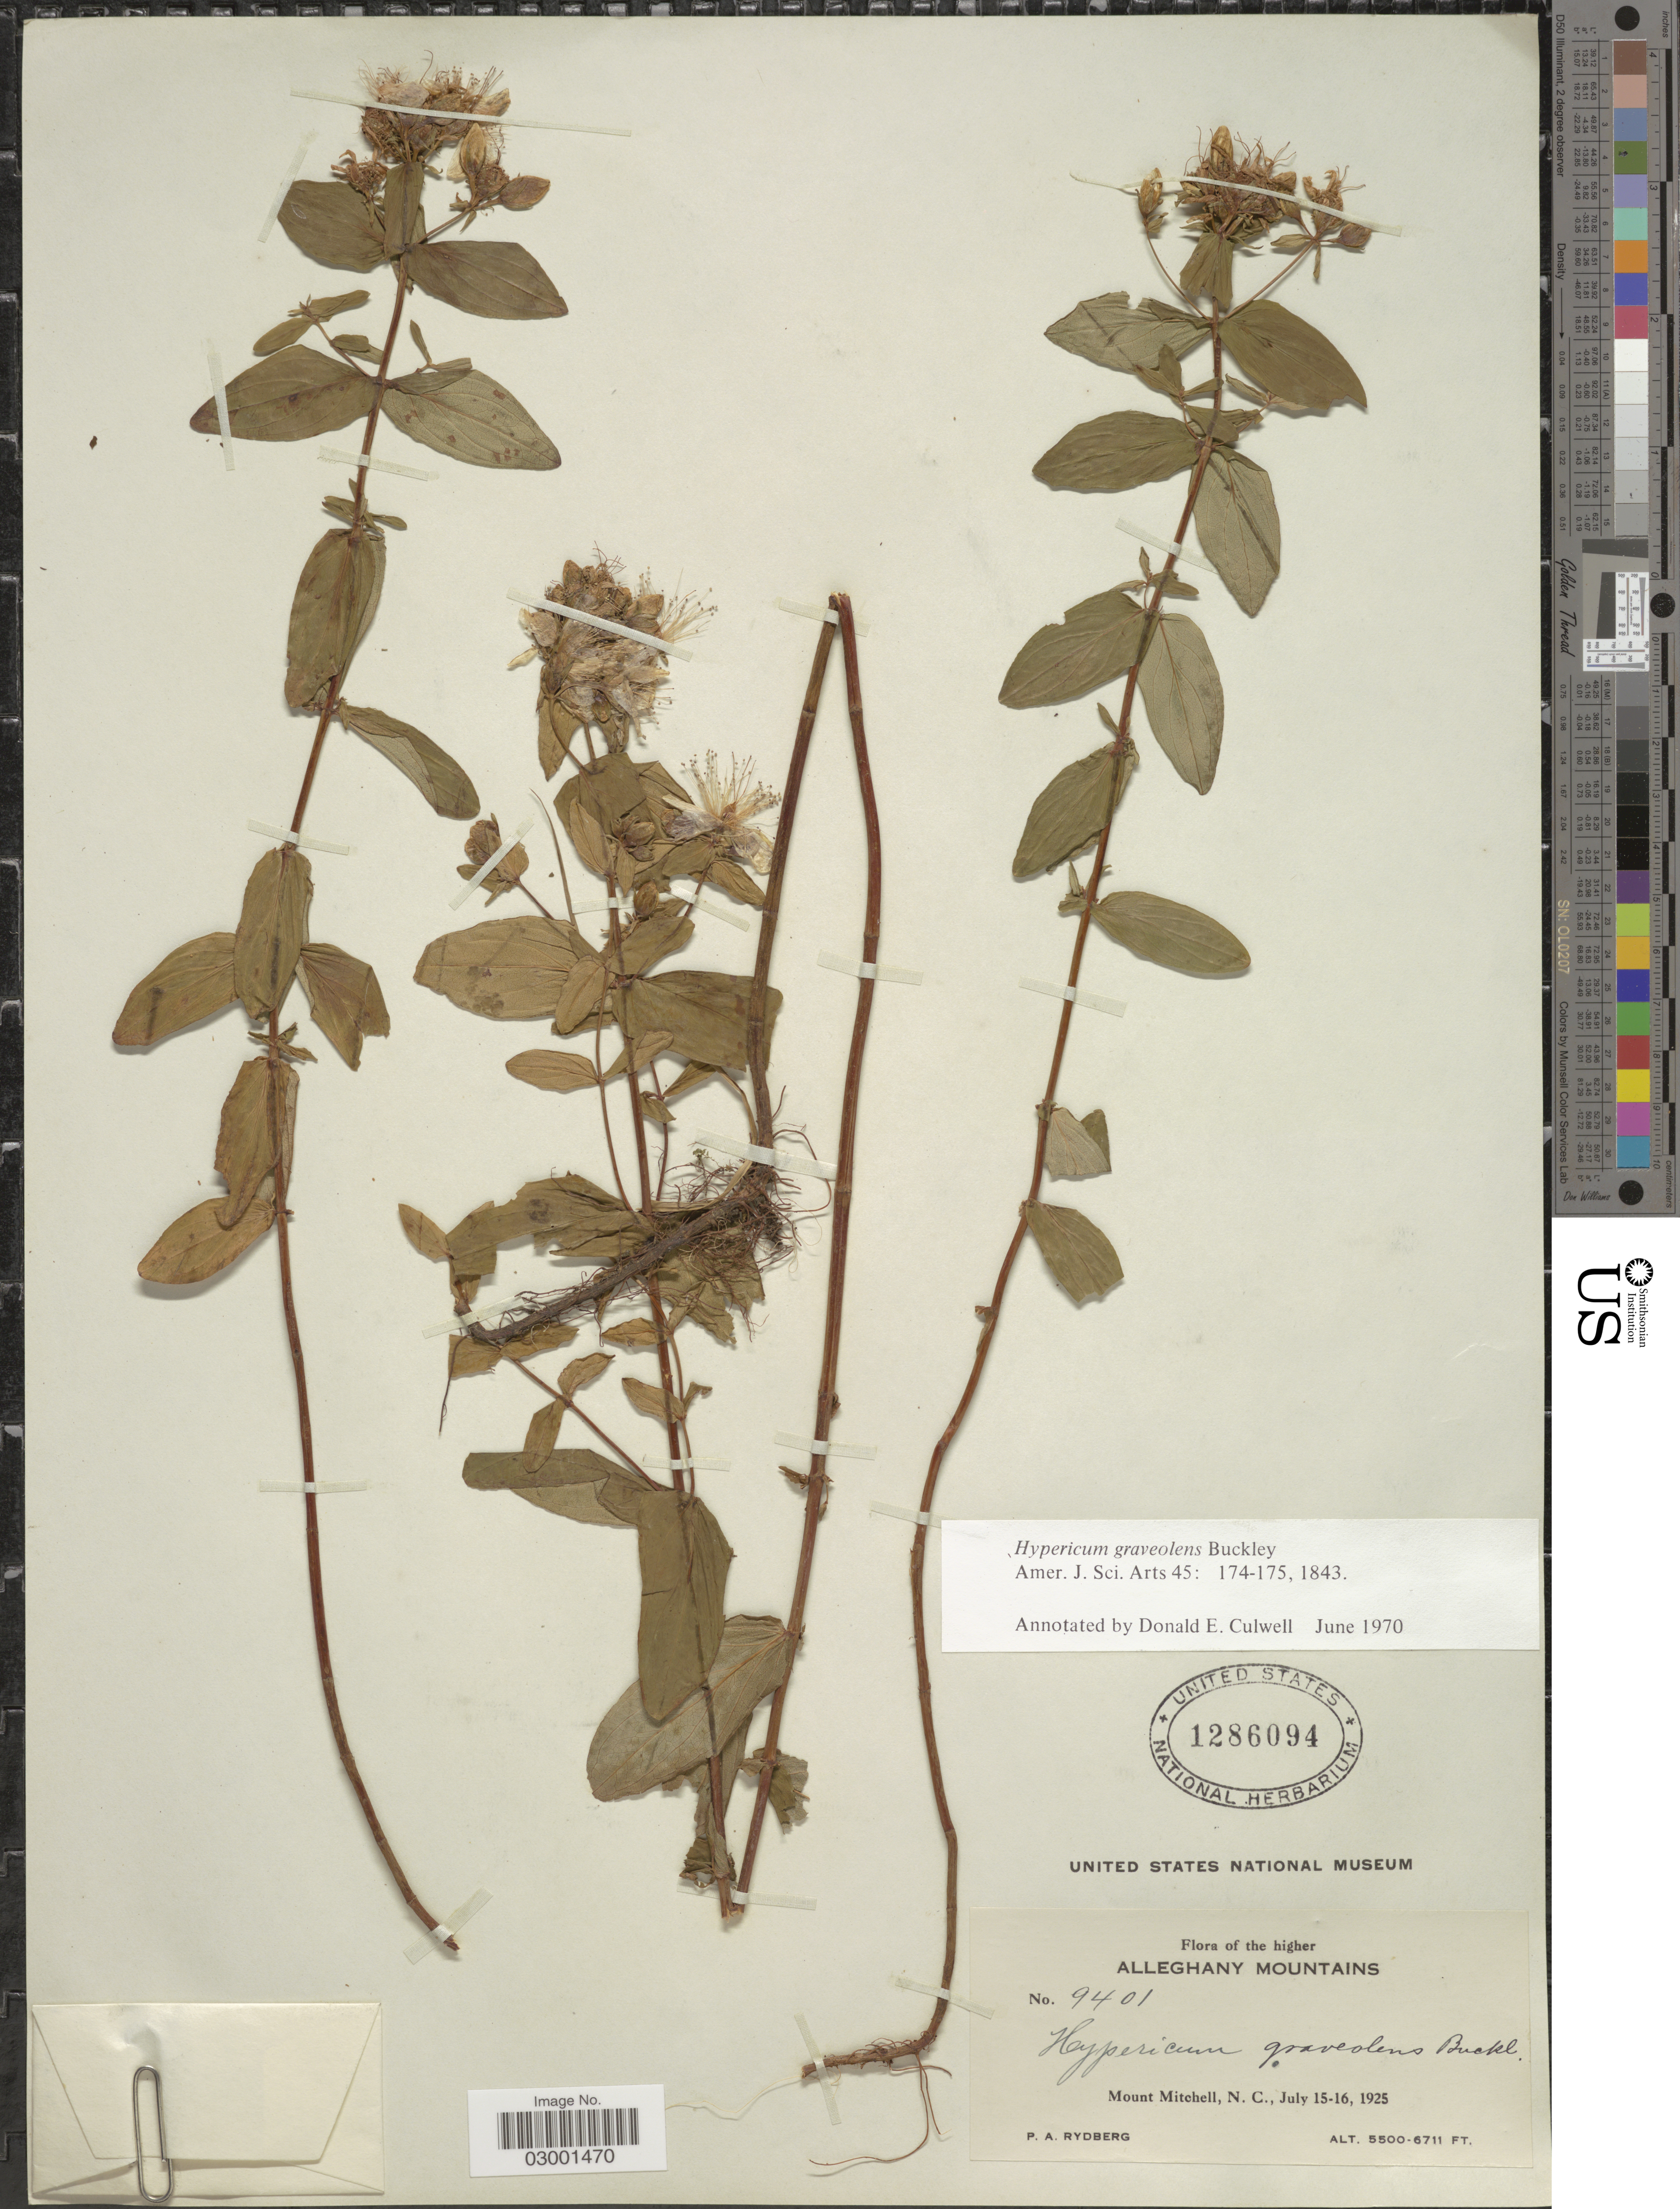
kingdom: Plantae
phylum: Tracheophyta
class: Magnoliopsida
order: Malpighiales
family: Hypericaceae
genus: Hypericum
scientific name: Hypericum graveolens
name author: Buckley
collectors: P. A. Rydberg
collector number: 9401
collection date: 1925-07-15/1925-07-16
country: United States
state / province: North Carolina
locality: Higher Alleghany Mountains, Mount Mitchell, N. C.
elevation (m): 1676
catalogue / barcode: US 1286094